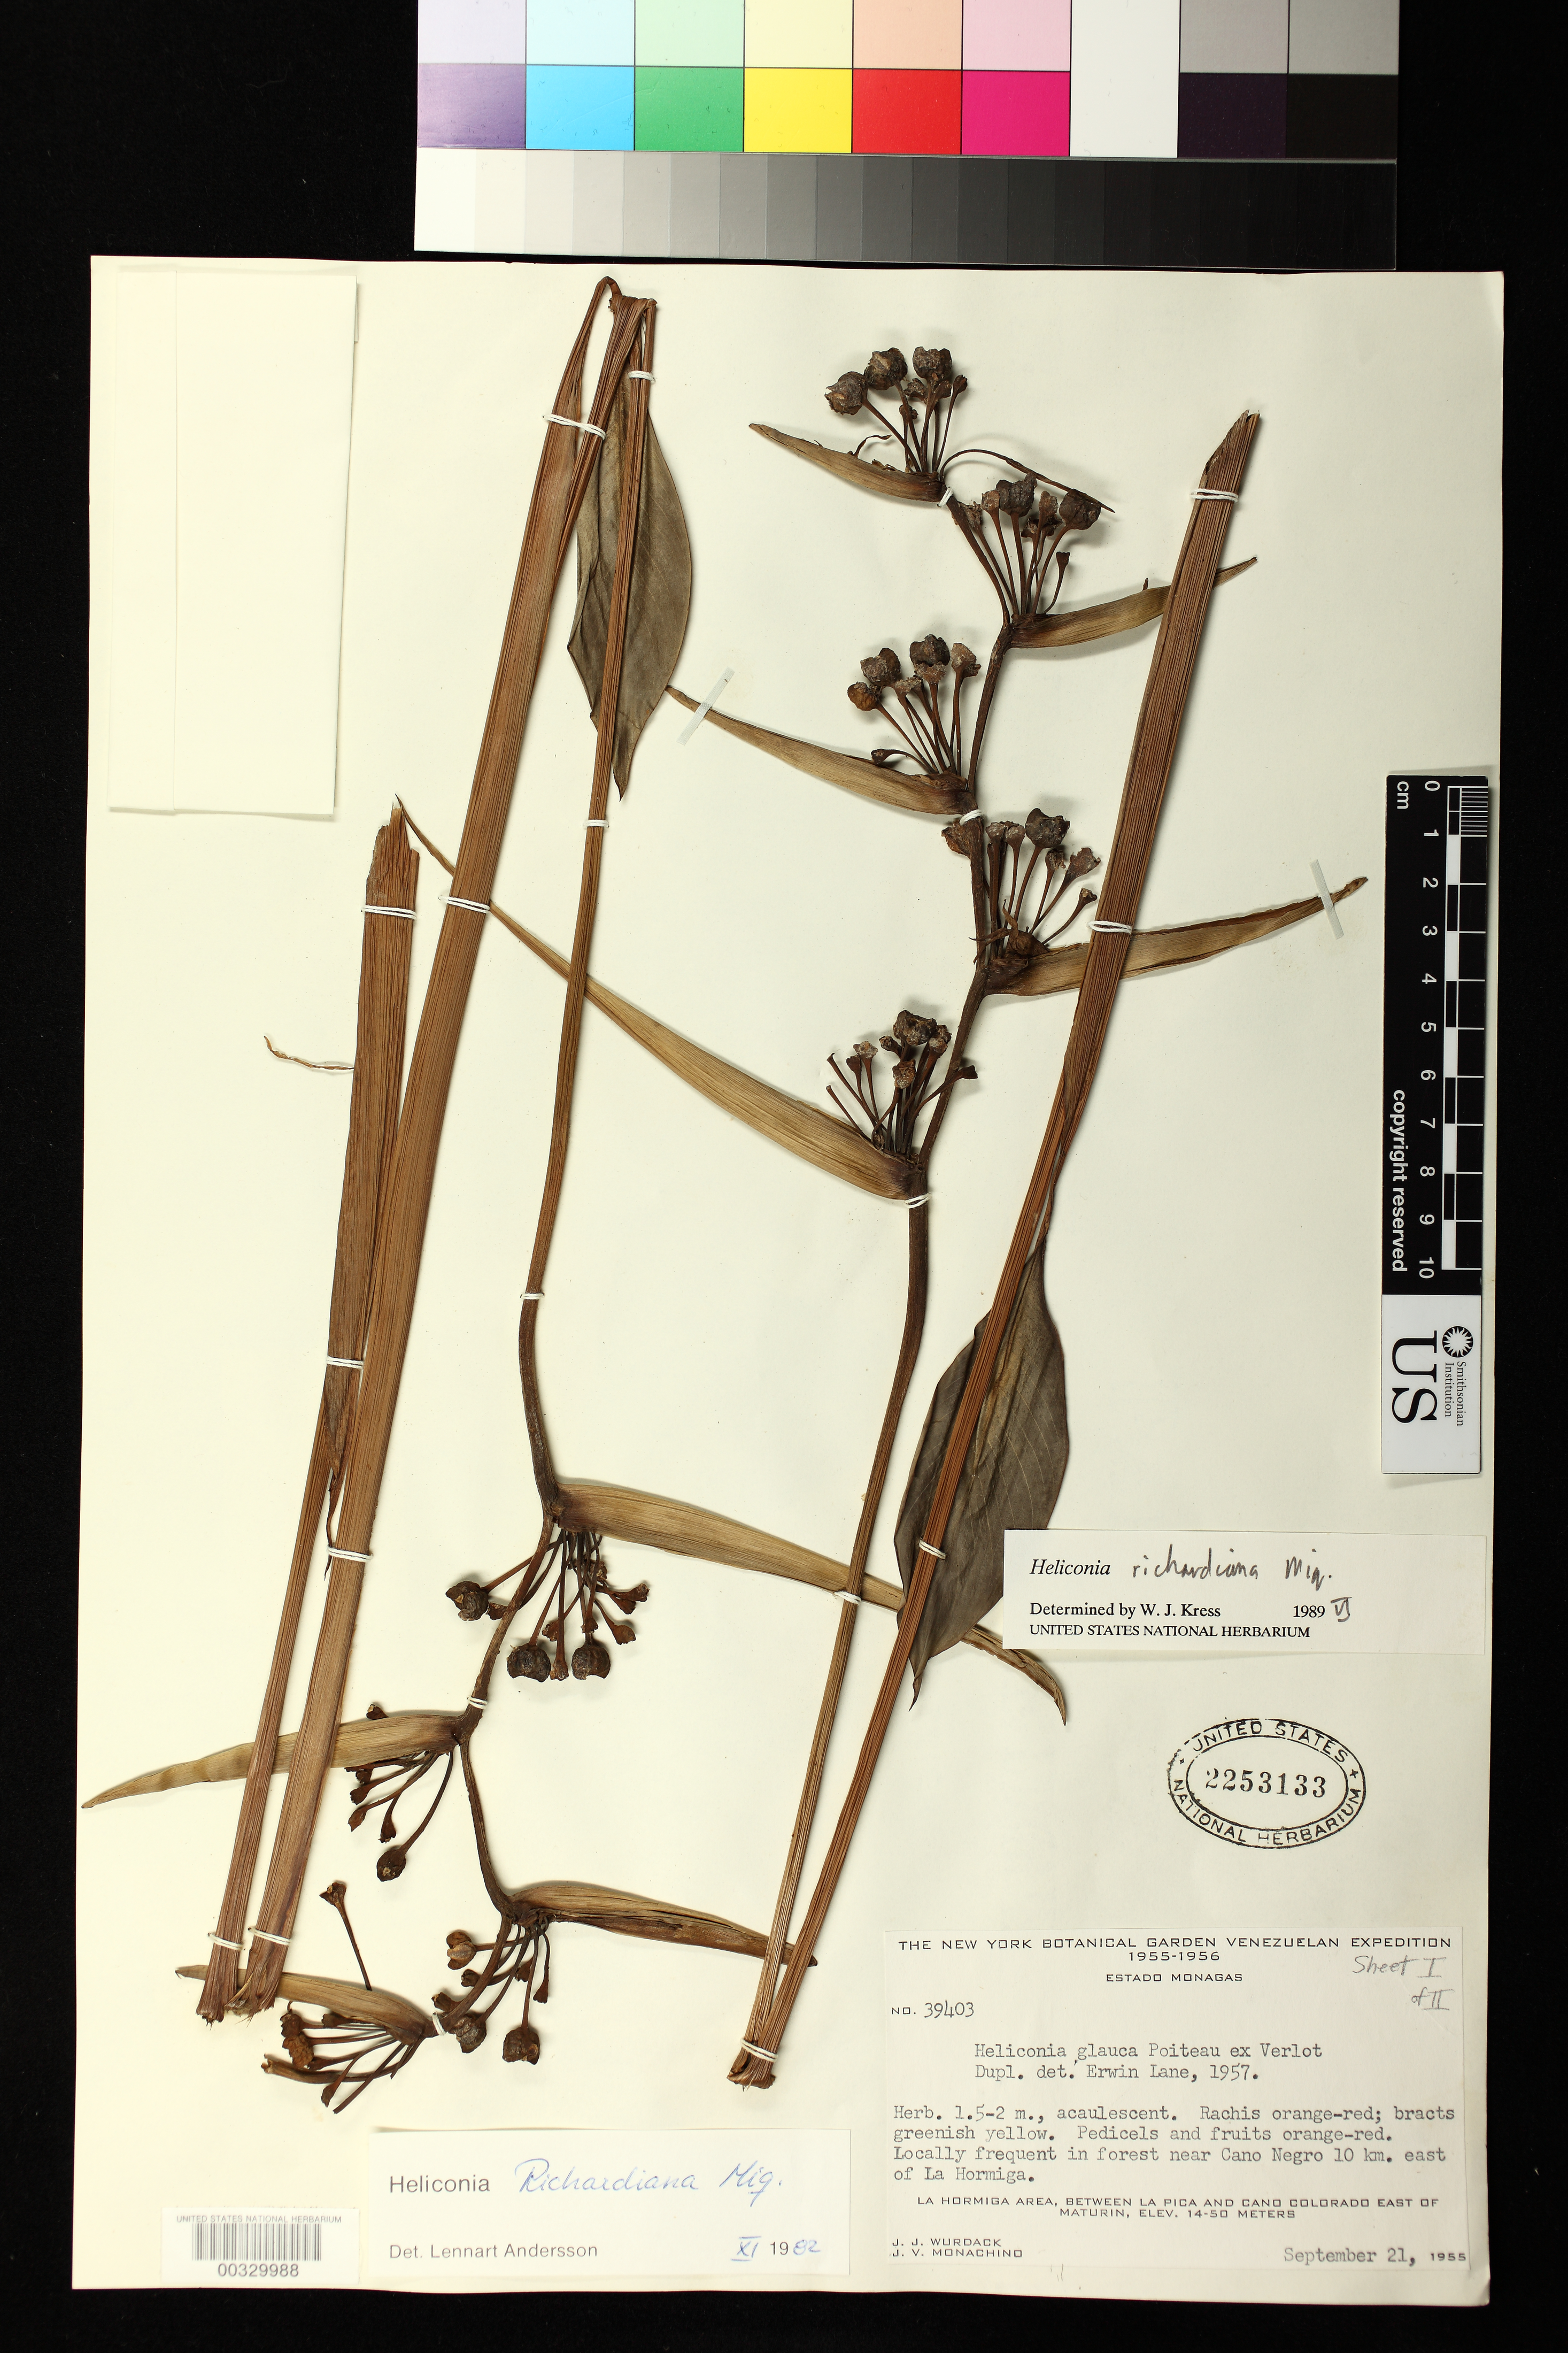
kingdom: Plantae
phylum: Tracheophyta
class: Liliopsida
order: Zingiberales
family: Heliconiaceae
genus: Heliconia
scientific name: Heliconia richardiana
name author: Miq.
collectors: J. J. Wurdack & J. V. Monachino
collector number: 39403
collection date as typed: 21 Sep 1955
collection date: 1955-09-21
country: Venezuela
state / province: Monagas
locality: Near Cano Negro 10 km e of la hormiga, la hormiga area, between la pica and cano colorado e of maturin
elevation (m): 14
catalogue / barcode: US 2253133